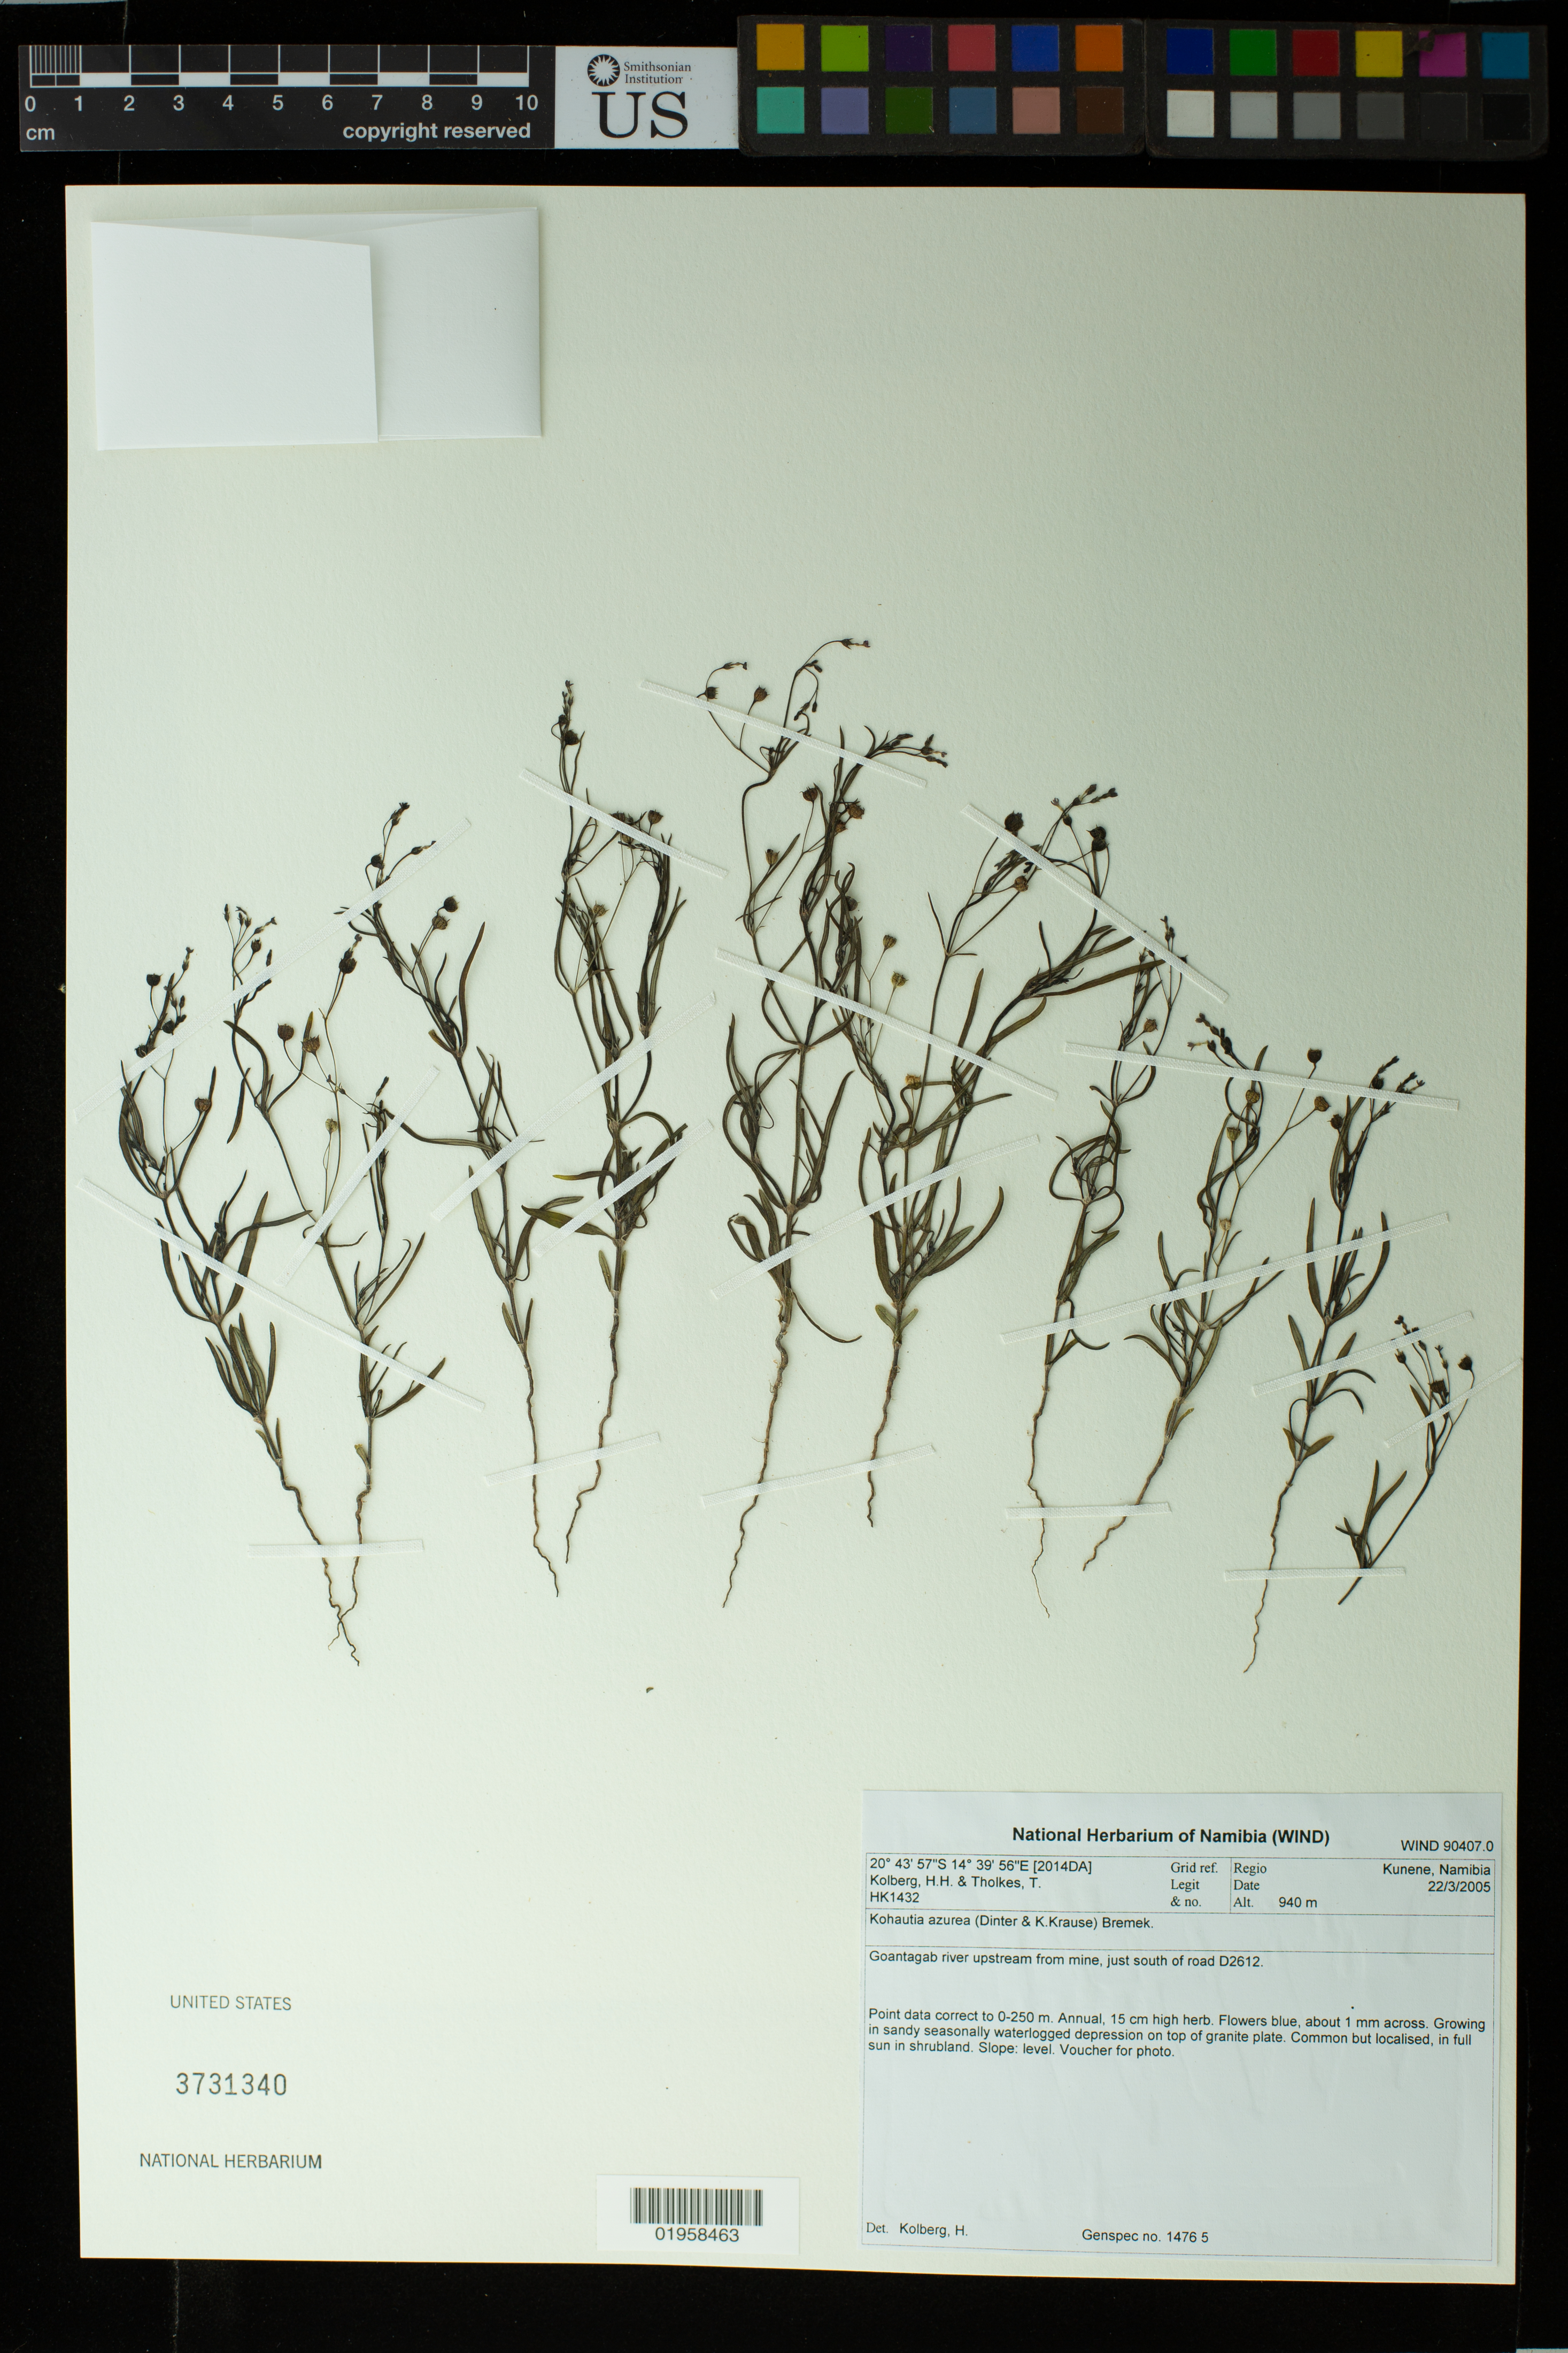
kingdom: Plantae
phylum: Tracheophyta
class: Magnoliopsida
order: Gentianales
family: Rubiaceae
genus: Kohautia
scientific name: Kohautia azurea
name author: Bremek.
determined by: Kolberg, H. H.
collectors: H. H. Kolberg & T. Tholkes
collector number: HK1432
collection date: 2005-03-22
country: Namibia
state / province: Kunene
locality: Goatangab River, upstream from mine, just S of road D2612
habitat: Growing in sandy seasonally waterlogged depression on top of granite plate. Common but localised, in full sun in shrubland. Slope: level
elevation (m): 940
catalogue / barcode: US 3731340